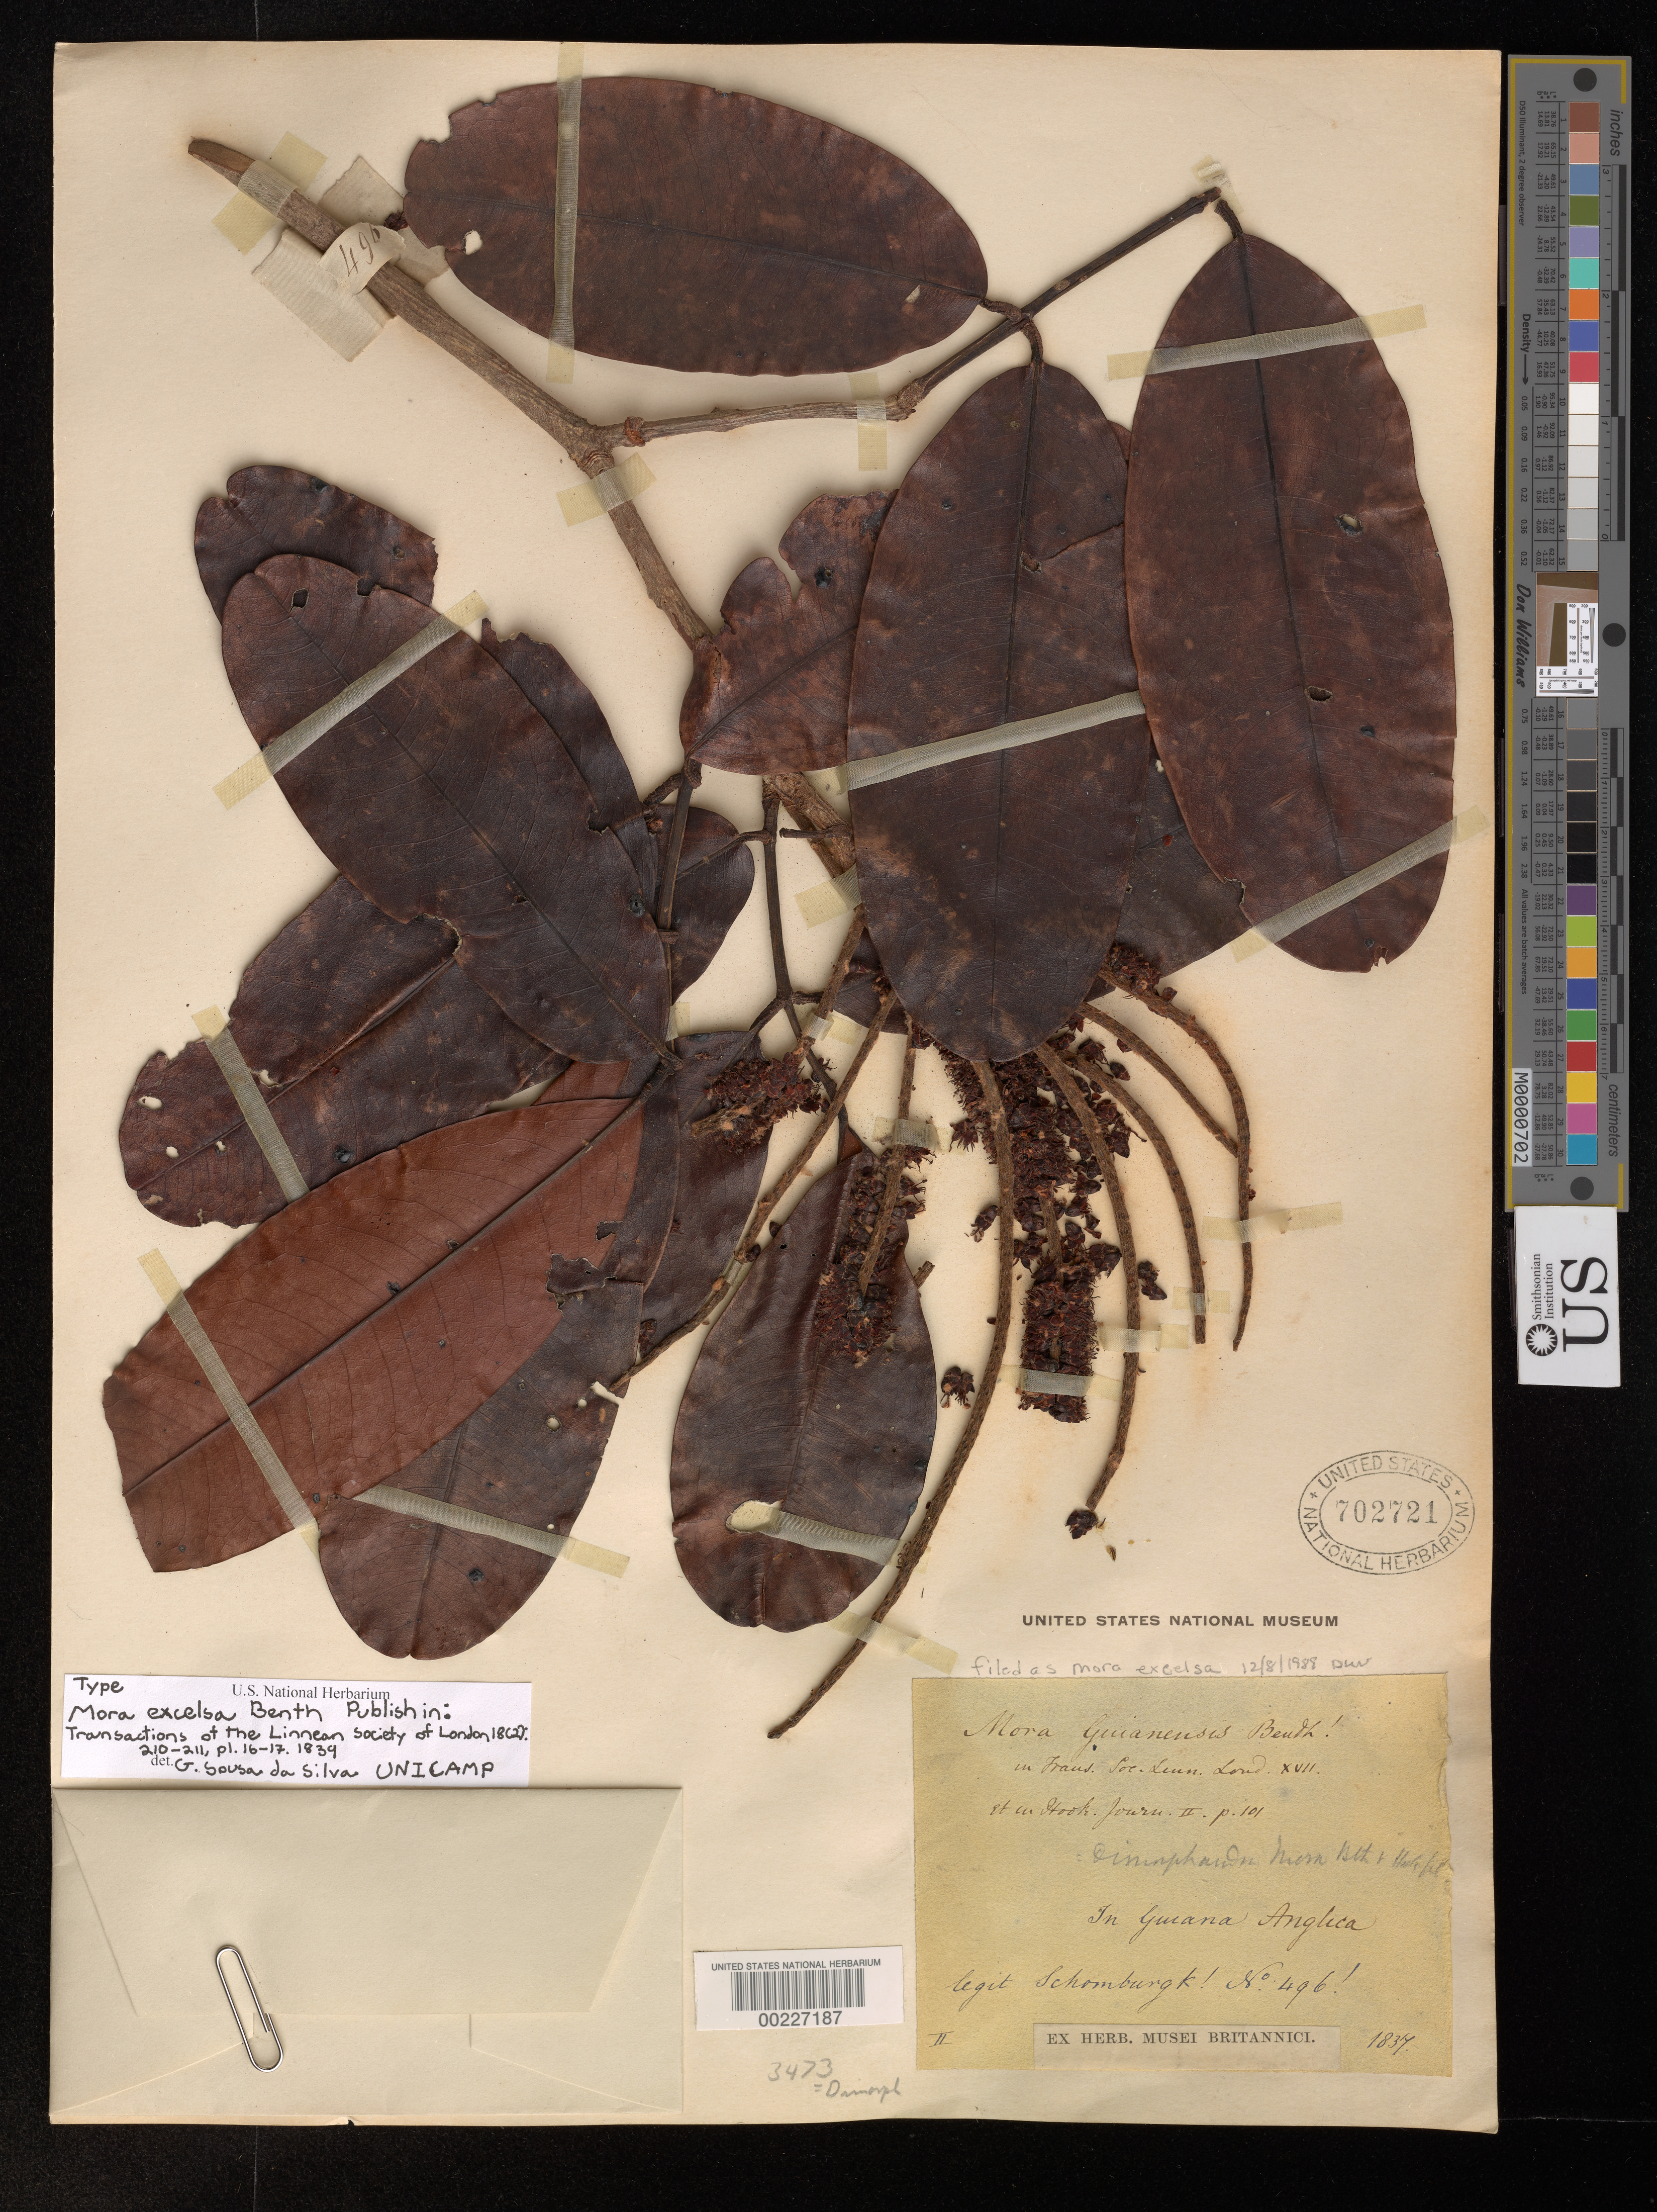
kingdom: Plantae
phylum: Tracheophyta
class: Magnoliopsida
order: Fabales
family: Fabaceae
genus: Mora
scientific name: Mora excelsa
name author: Benth.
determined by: Sousa Da Silva, Guilherme, (BRAZIL)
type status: Type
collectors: R. H. Schomburgk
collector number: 496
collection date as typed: Feb 1837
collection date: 1837-02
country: Guyana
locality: Anglica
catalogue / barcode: US 702721